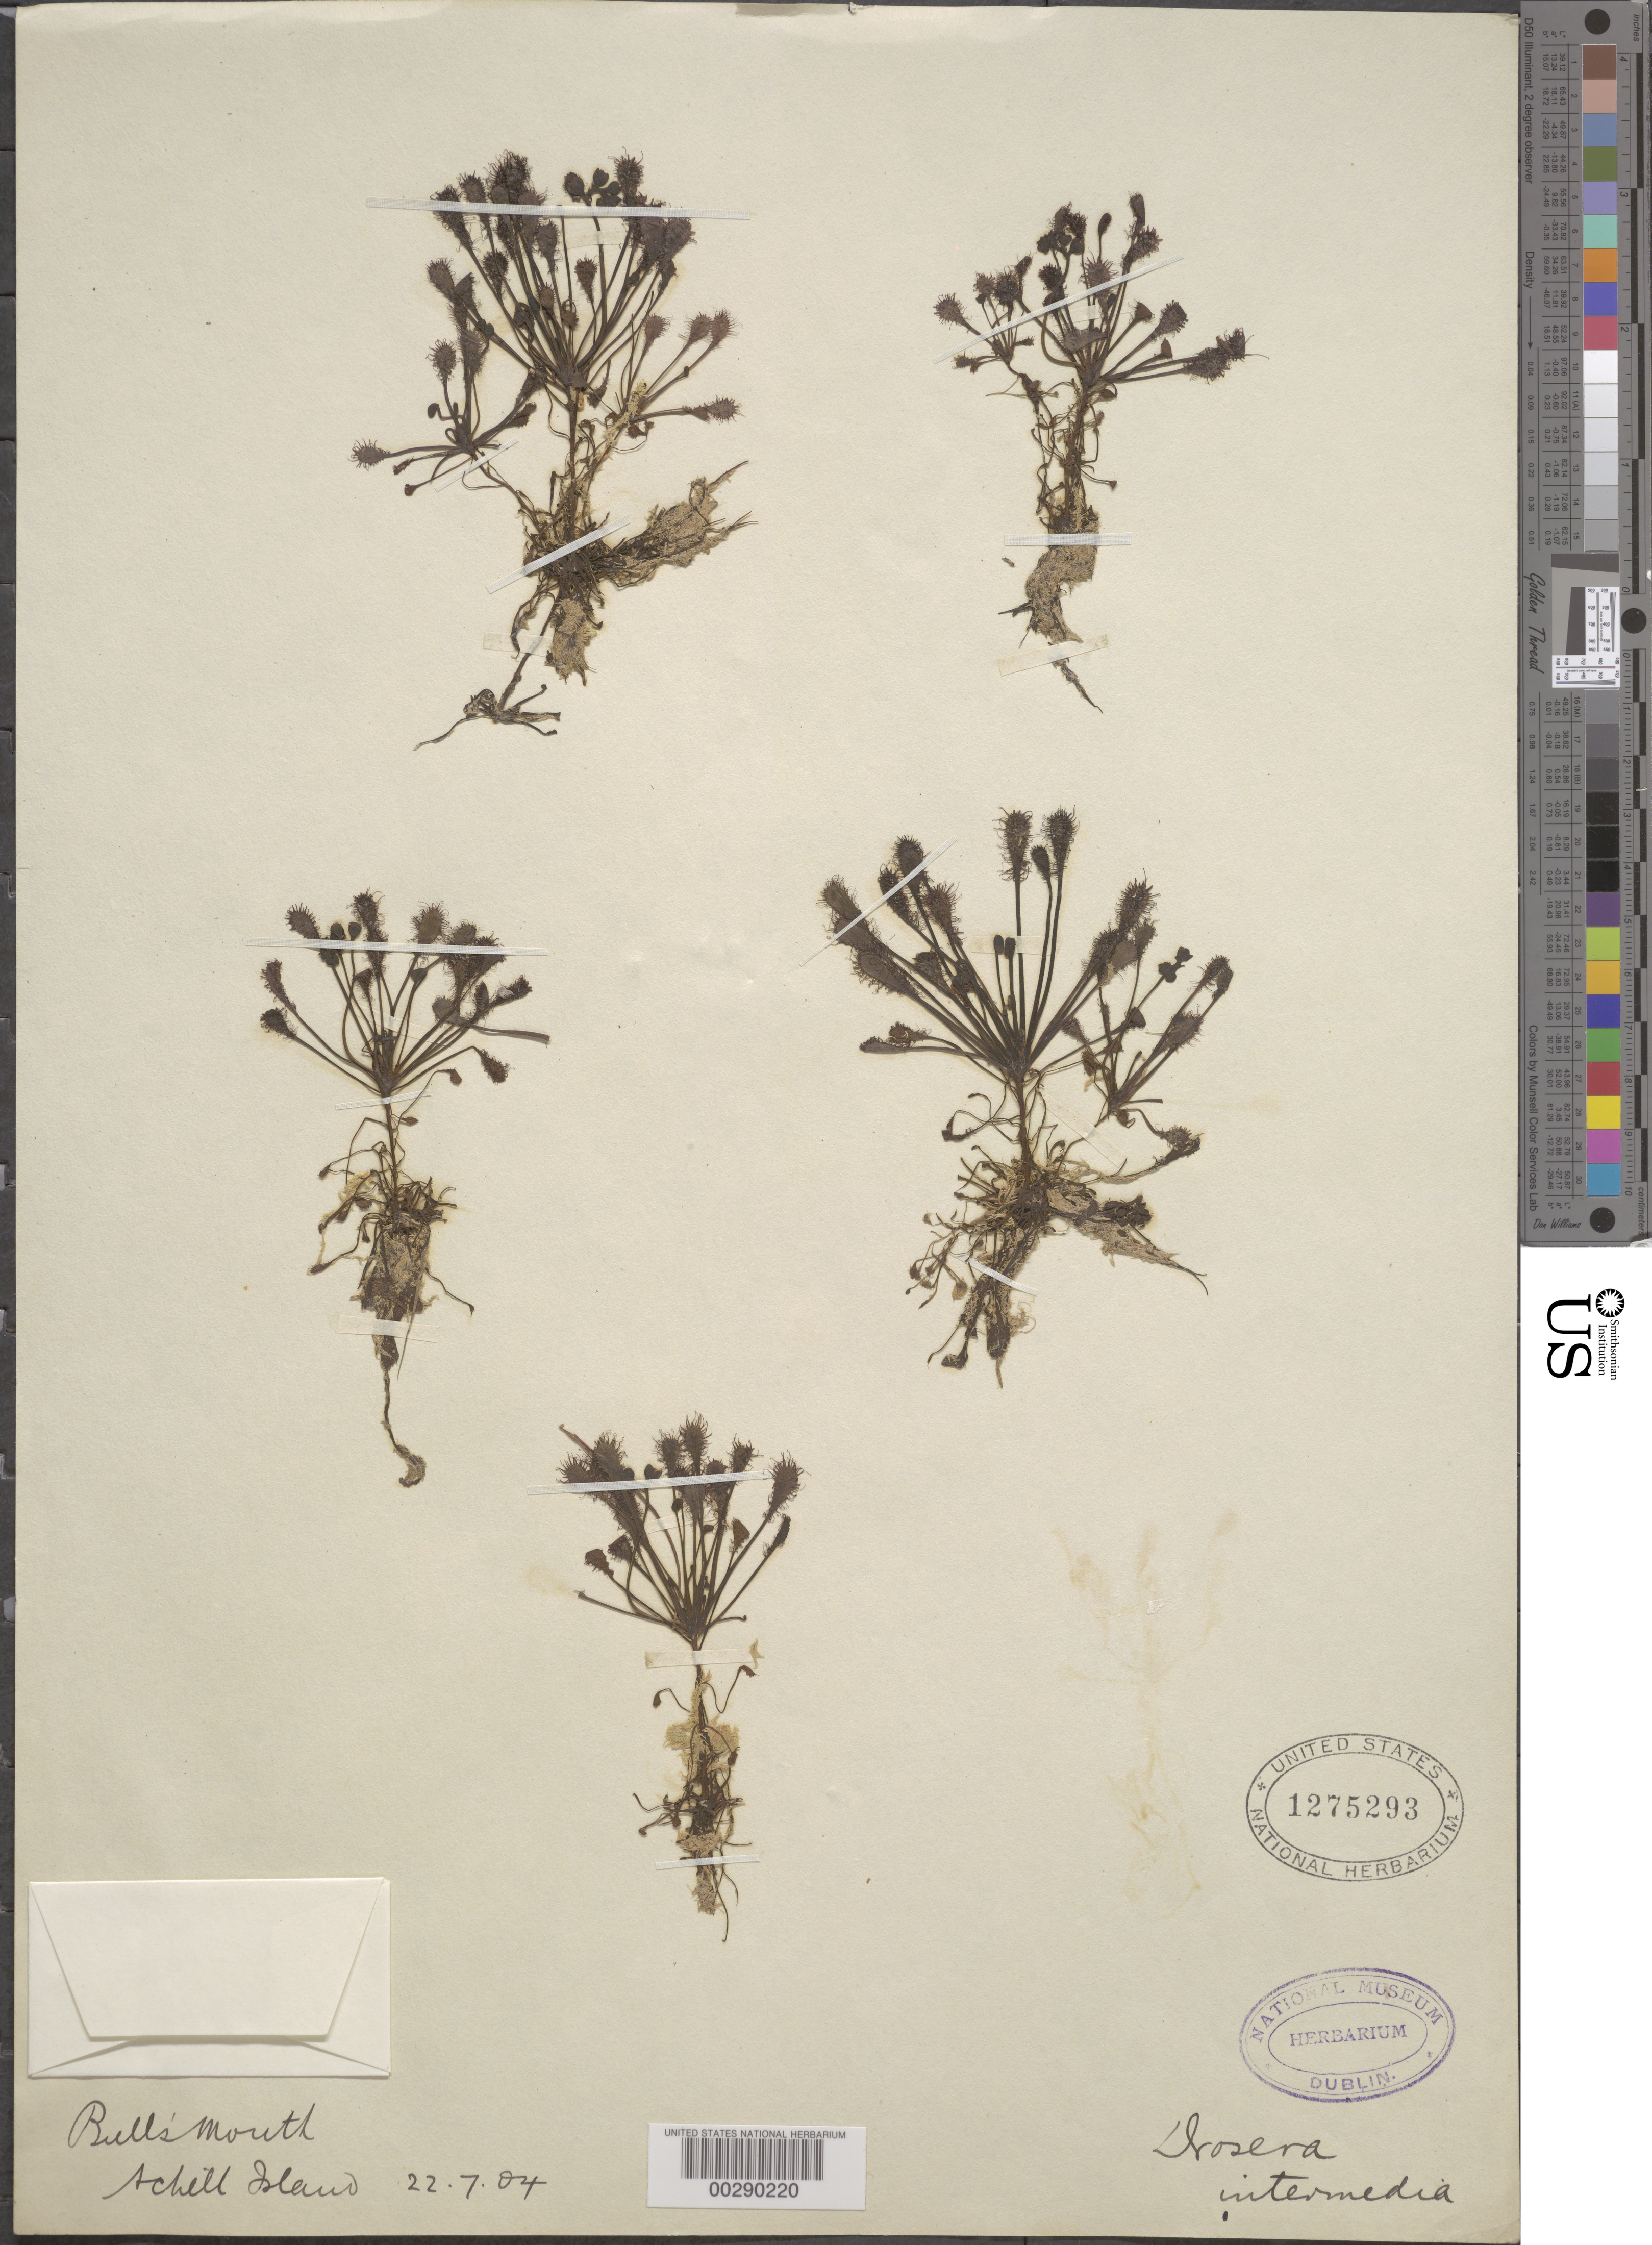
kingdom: Plantae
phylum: Tracheophyta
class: Magnoliopsida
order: Caryophyllales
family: Droseraceae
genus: Drosera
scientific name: Drosera intermedia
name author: Hayne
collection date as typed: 22 Jul 1904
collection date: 1904-07-22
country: Ireland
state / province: Connaught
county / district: Mayo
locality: Achill i., bull's mouth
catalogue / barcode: US 1275293